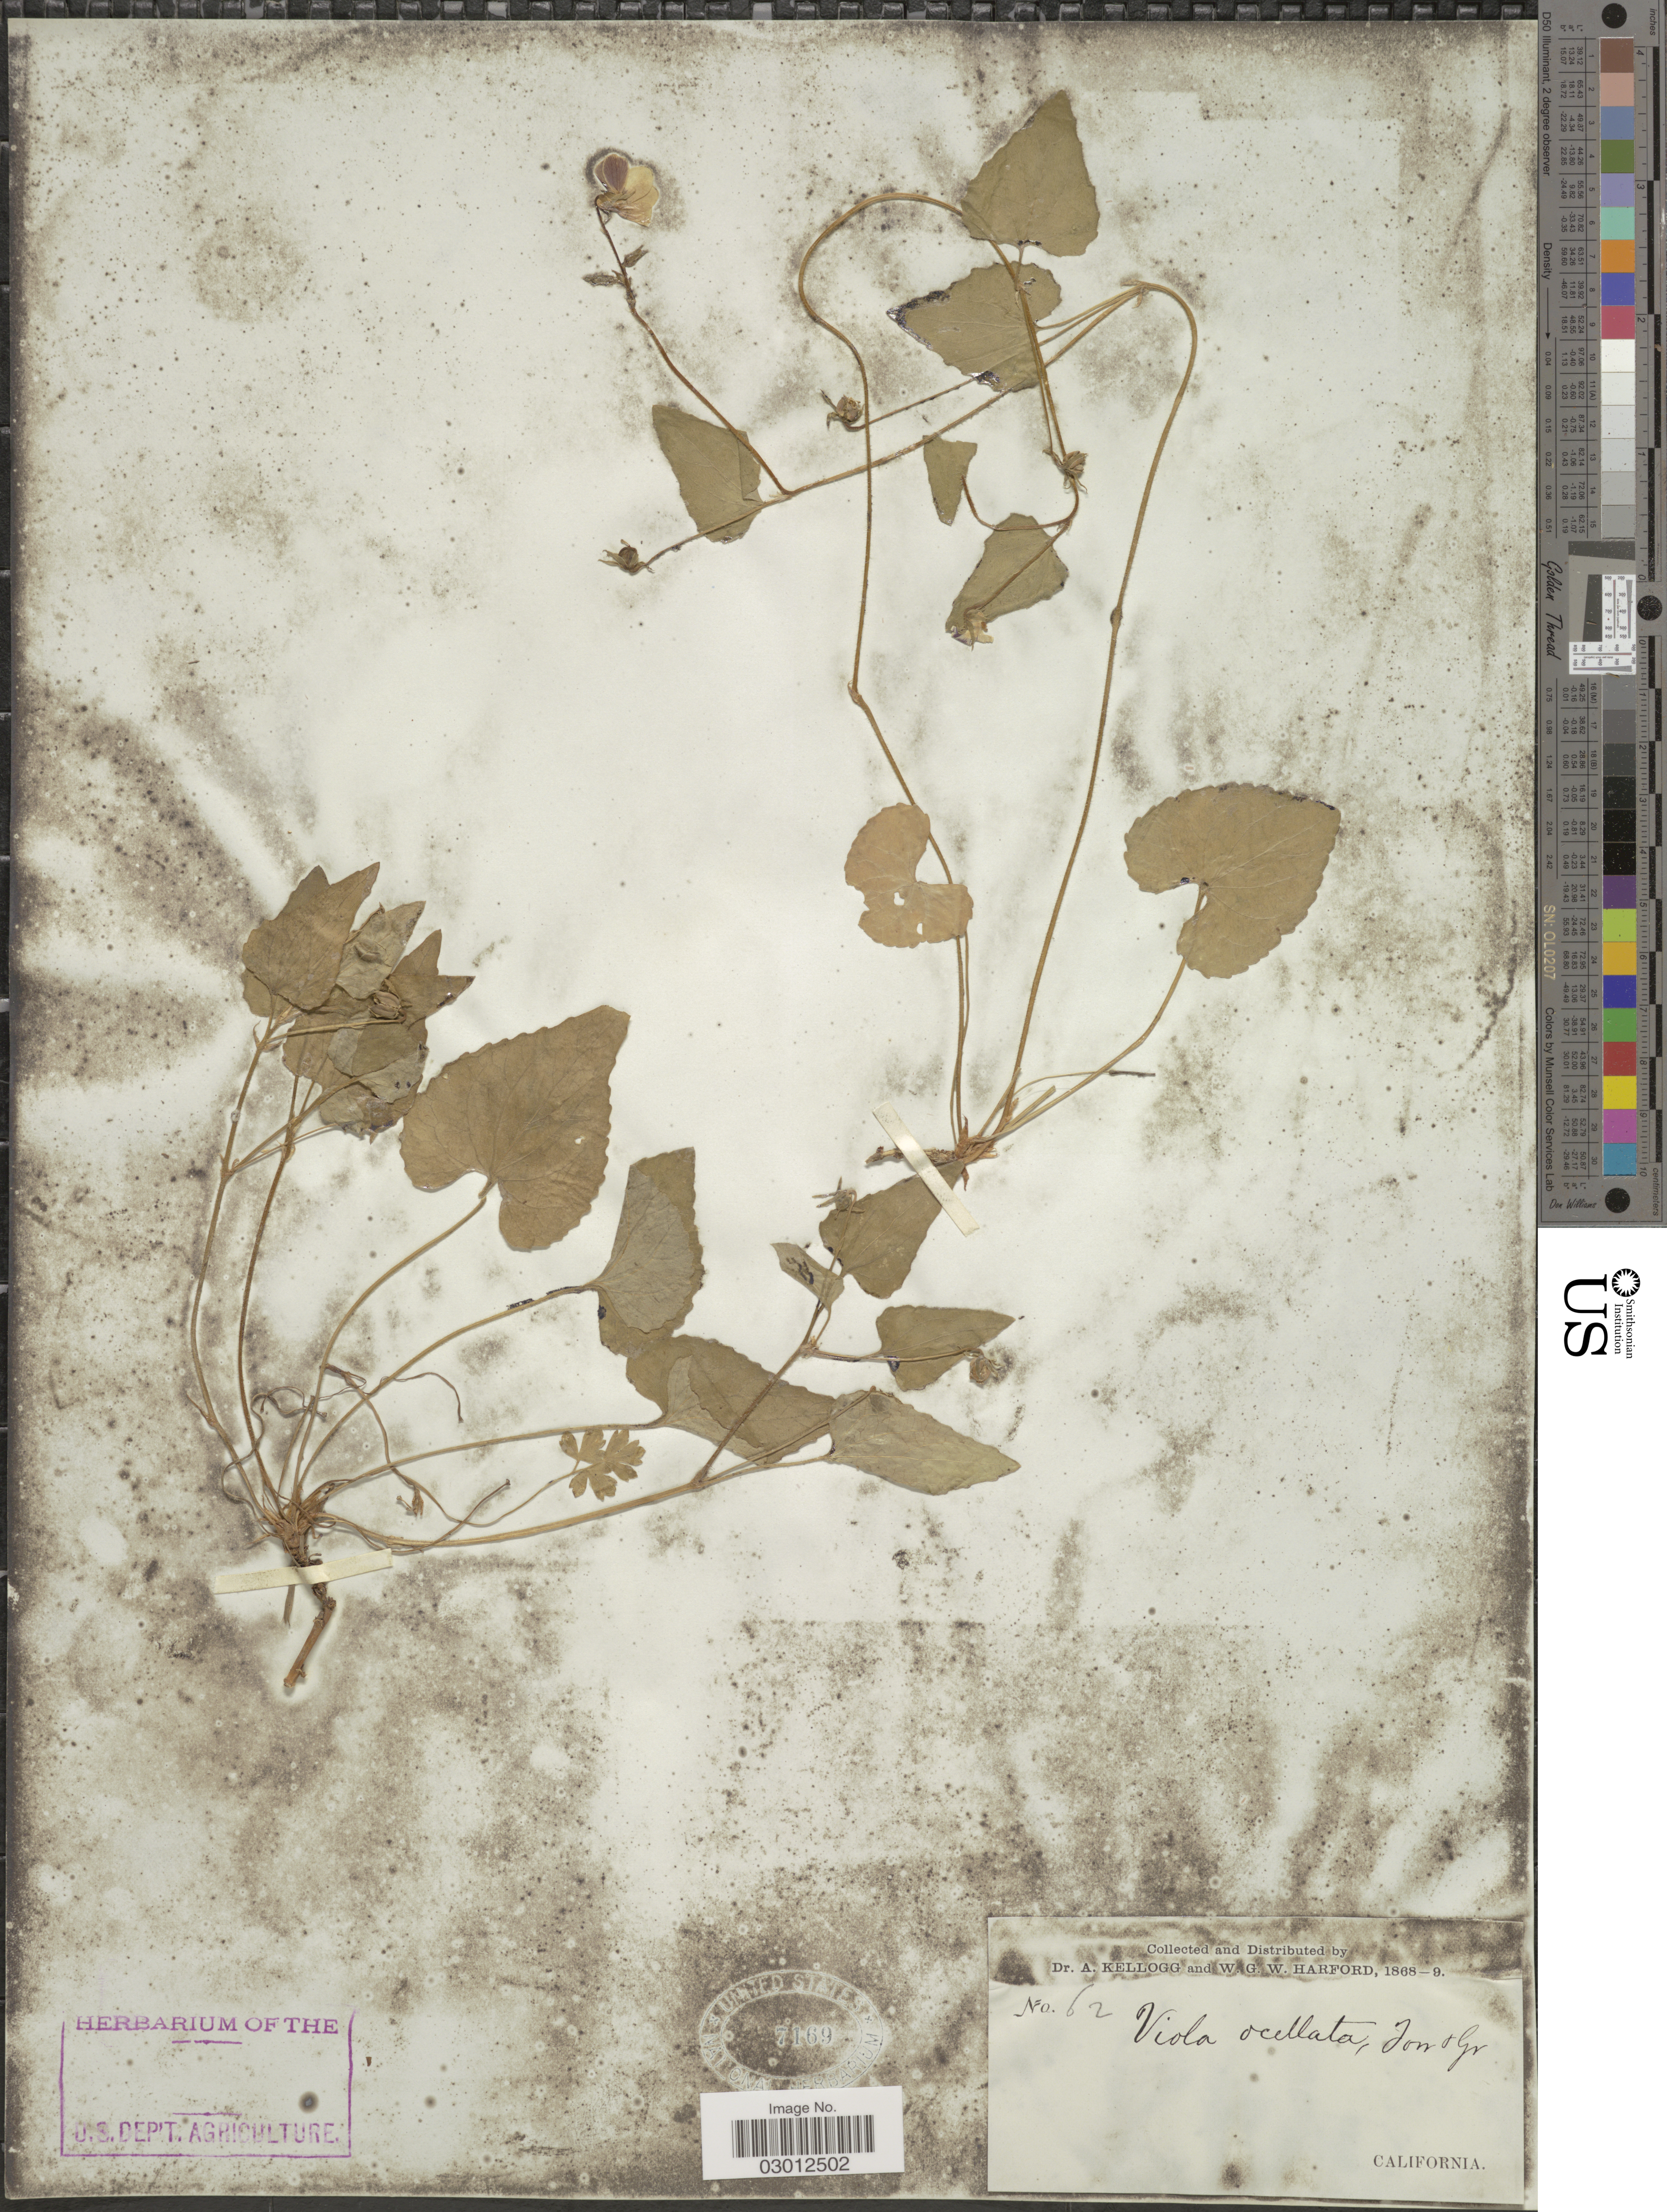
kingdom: Plantae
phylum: Tracheophyta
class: Magnoliopsida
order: Malpighiales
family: Violaceae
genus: Viola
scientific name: Viola ocellata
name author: Torr. & A. Gray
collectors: A. Kellogg & W. G. W. Harford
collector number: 62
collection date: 1868/1869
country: United States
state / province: California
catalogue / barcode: US 7169